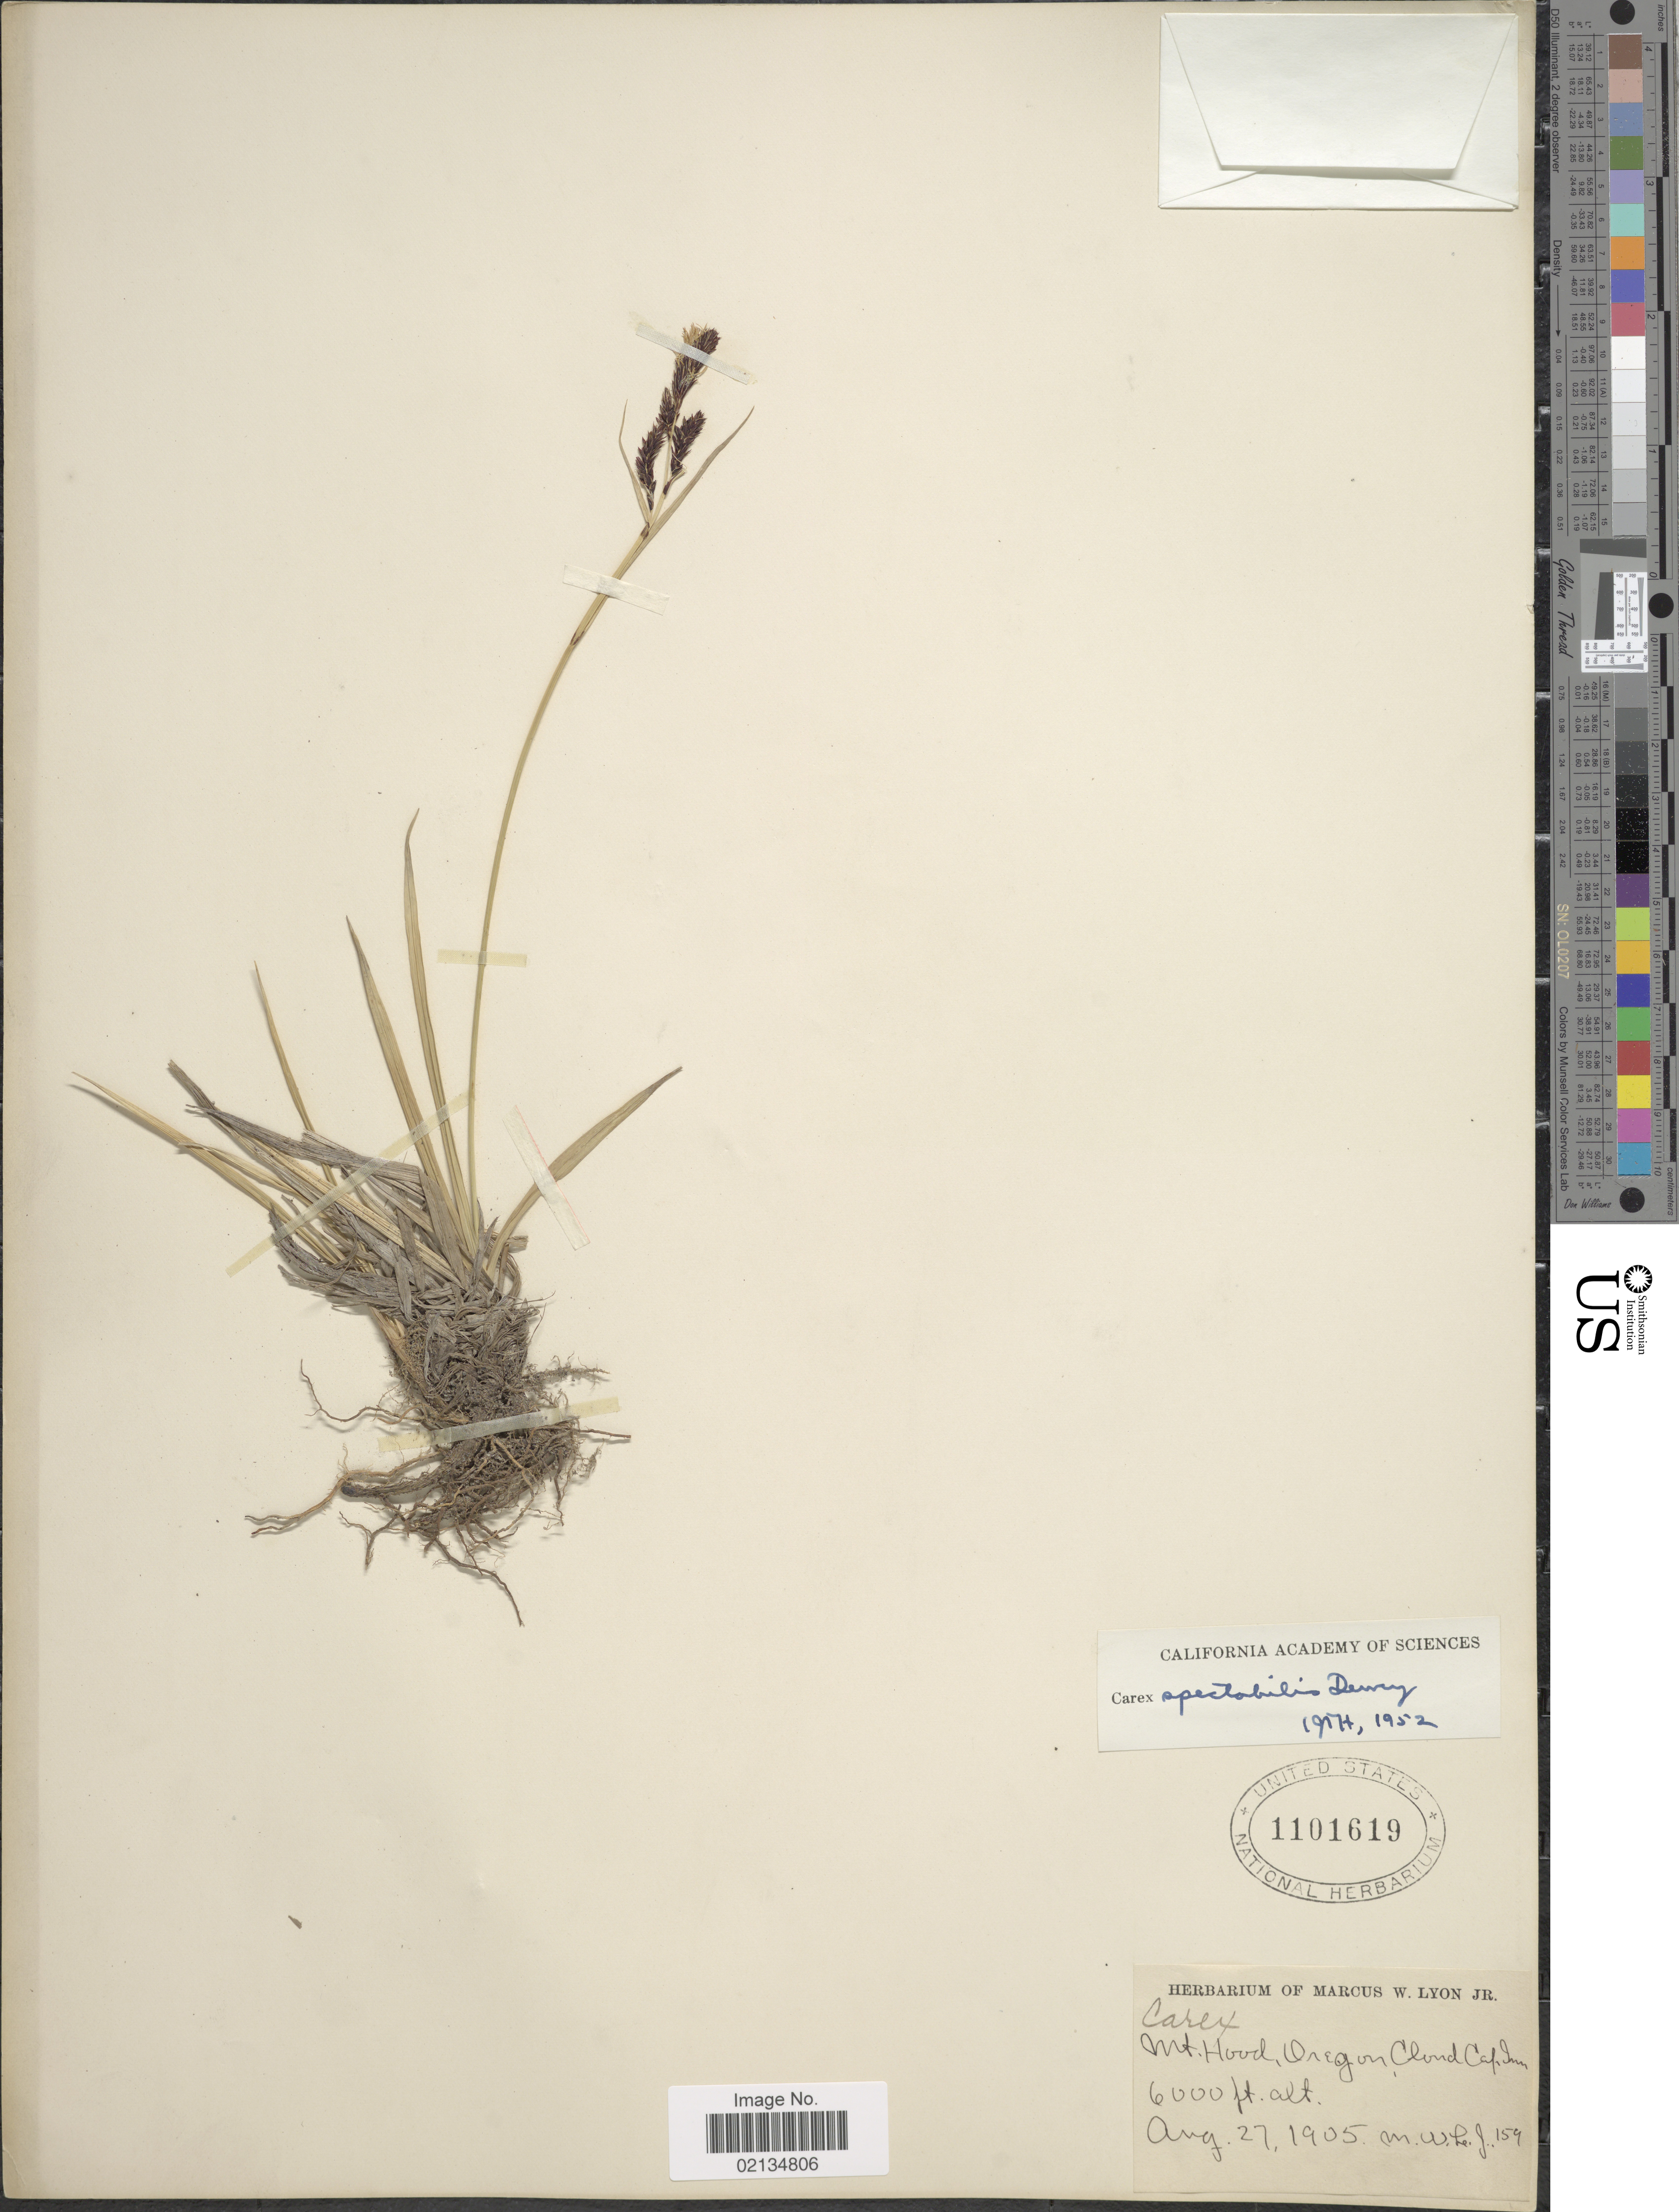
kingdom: Plantae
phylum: Tracheophyta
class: Liliopsida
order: Poales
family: Cyperaceae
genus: Carex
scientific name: Carex spectabilis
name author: Dewey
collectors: M. W. Lyon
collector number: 154*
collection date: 1905-08-27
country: United States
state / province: Oregon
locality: Mt. Hood, Cloud Cap Inn.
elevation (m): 1829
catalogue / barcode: US 1101619